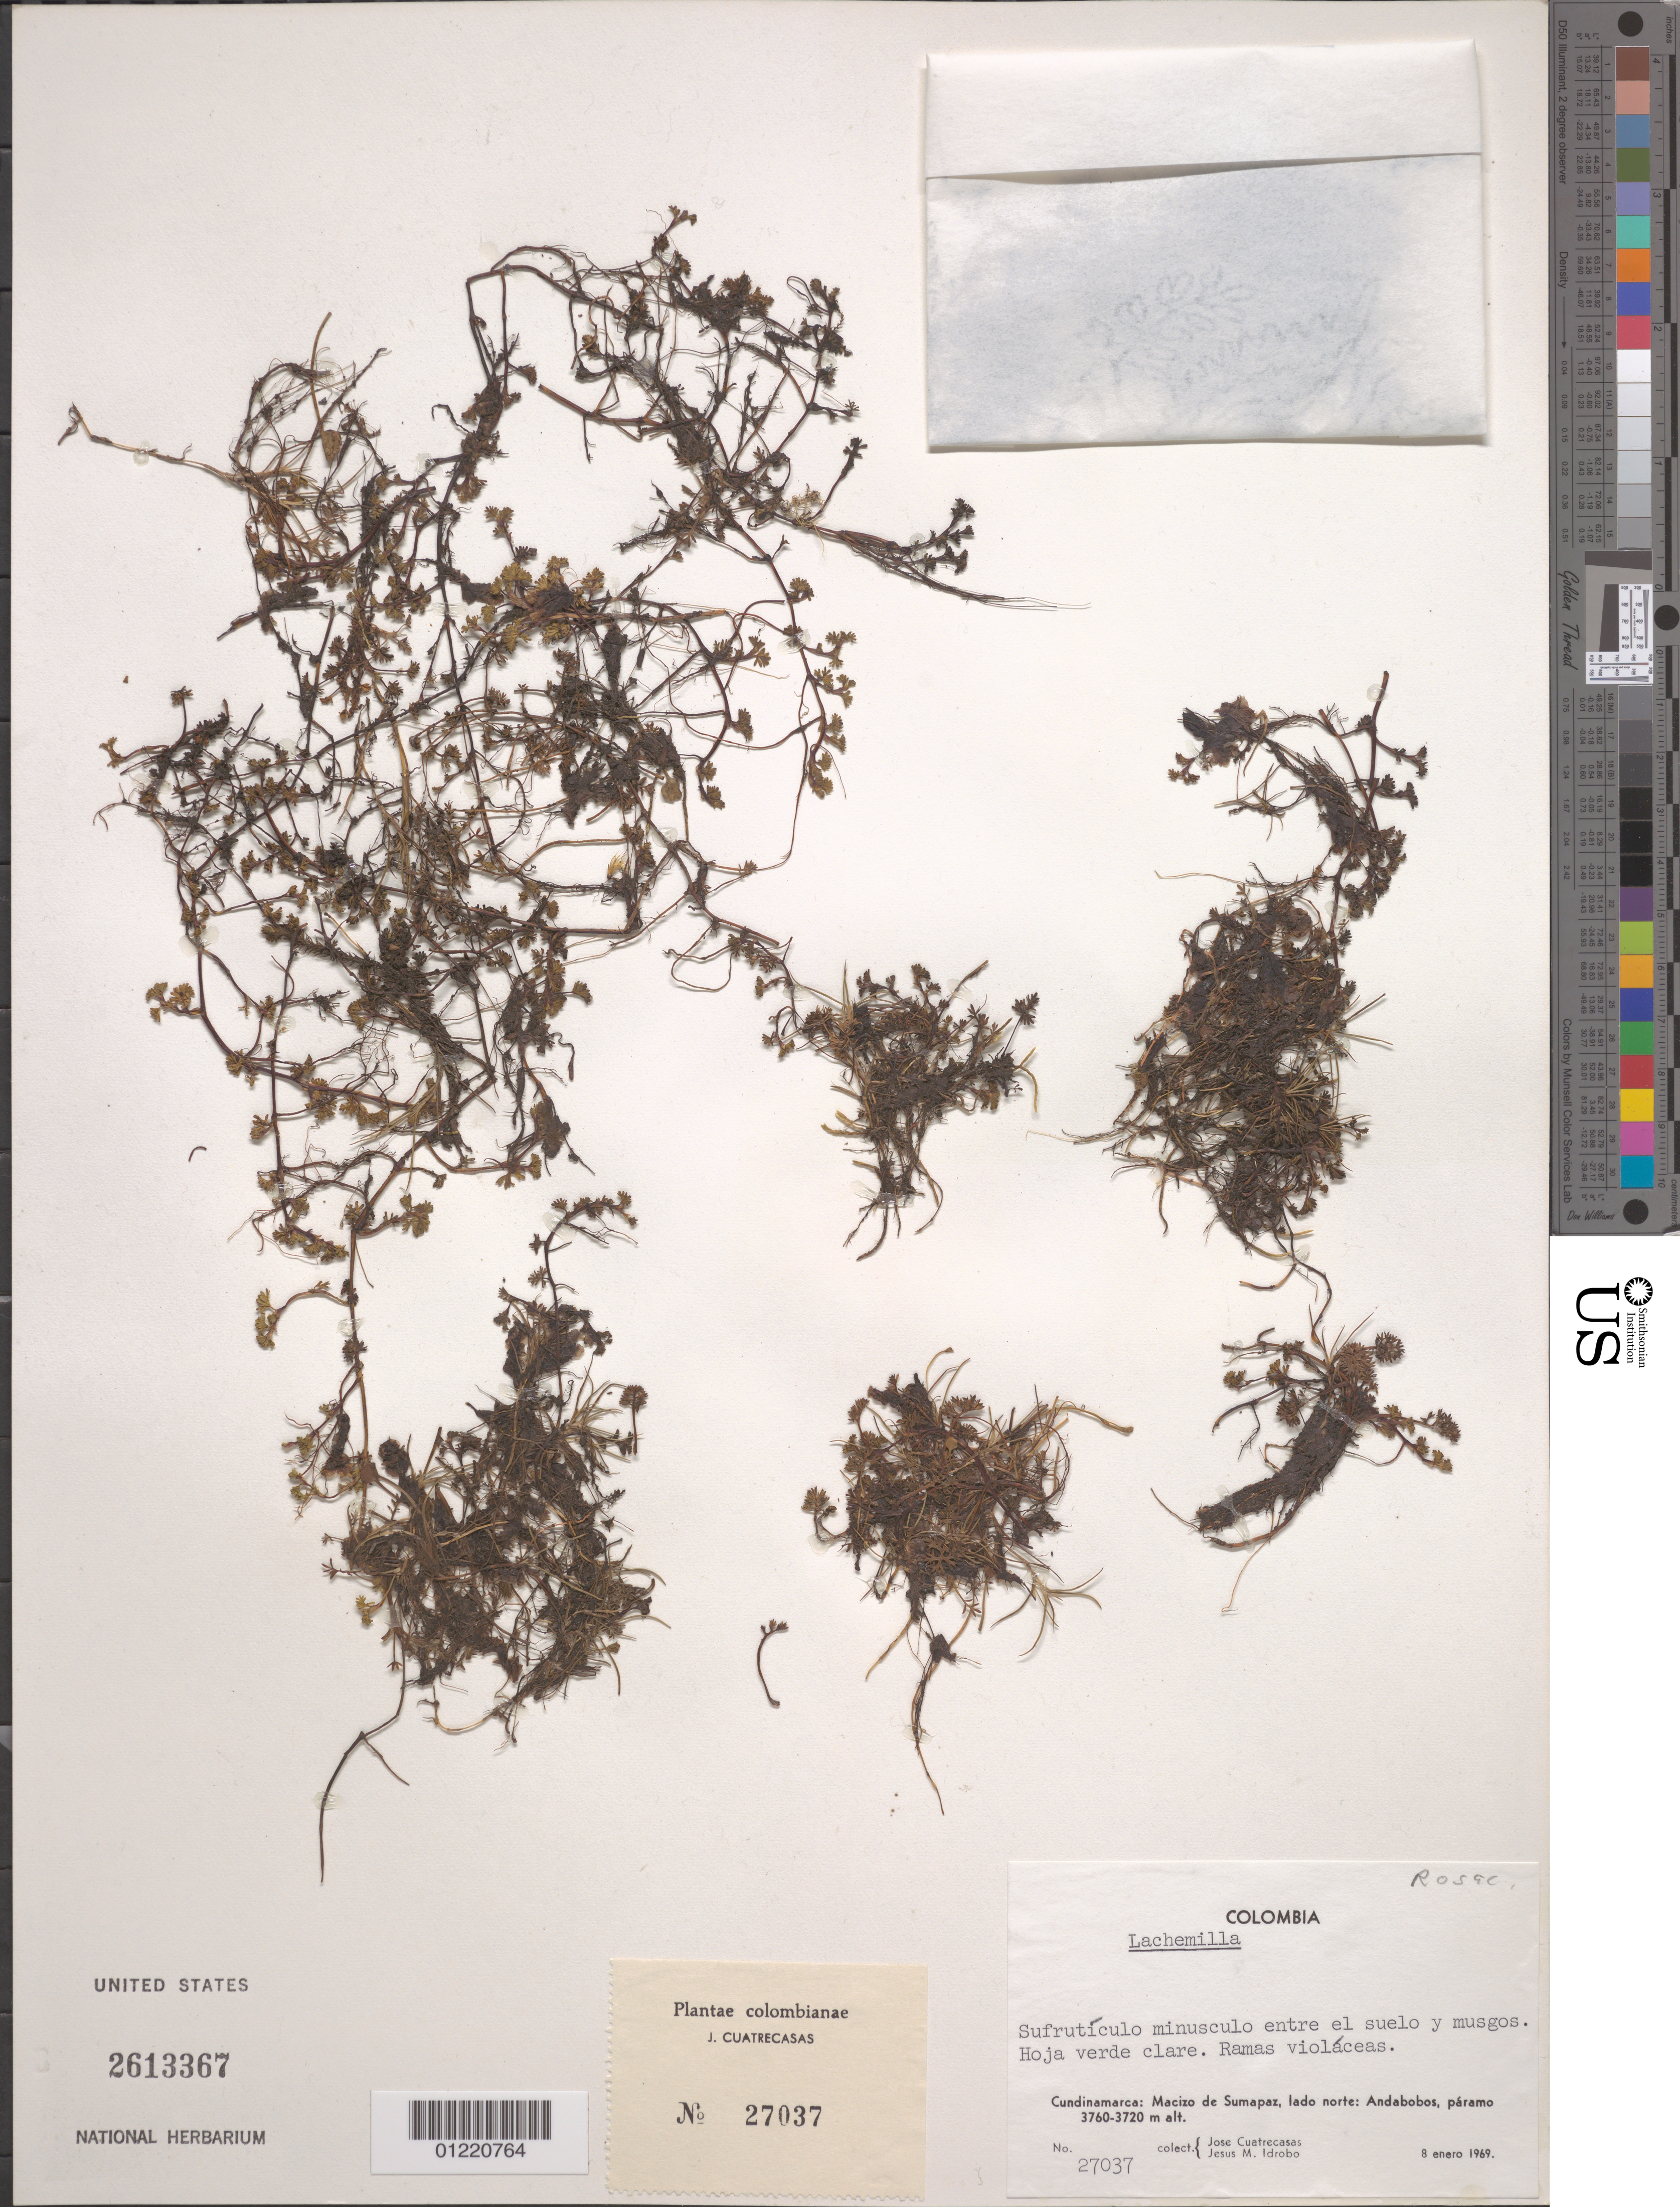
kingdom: Plantae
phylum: Tracheophyta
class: Magnoliopsida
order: Rosales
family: Rosaceae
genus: Lachemilla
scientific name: Lachemilla sp.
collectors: J. Cuatrecasas & J. M. Idrobo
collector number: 27037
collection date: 1969-01-08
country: Colombia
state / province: Cundinamarca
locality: Macizo de Sumapaz, lado norte: Andabobos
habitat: Paramo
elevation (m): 3720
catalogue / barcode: US 2613367